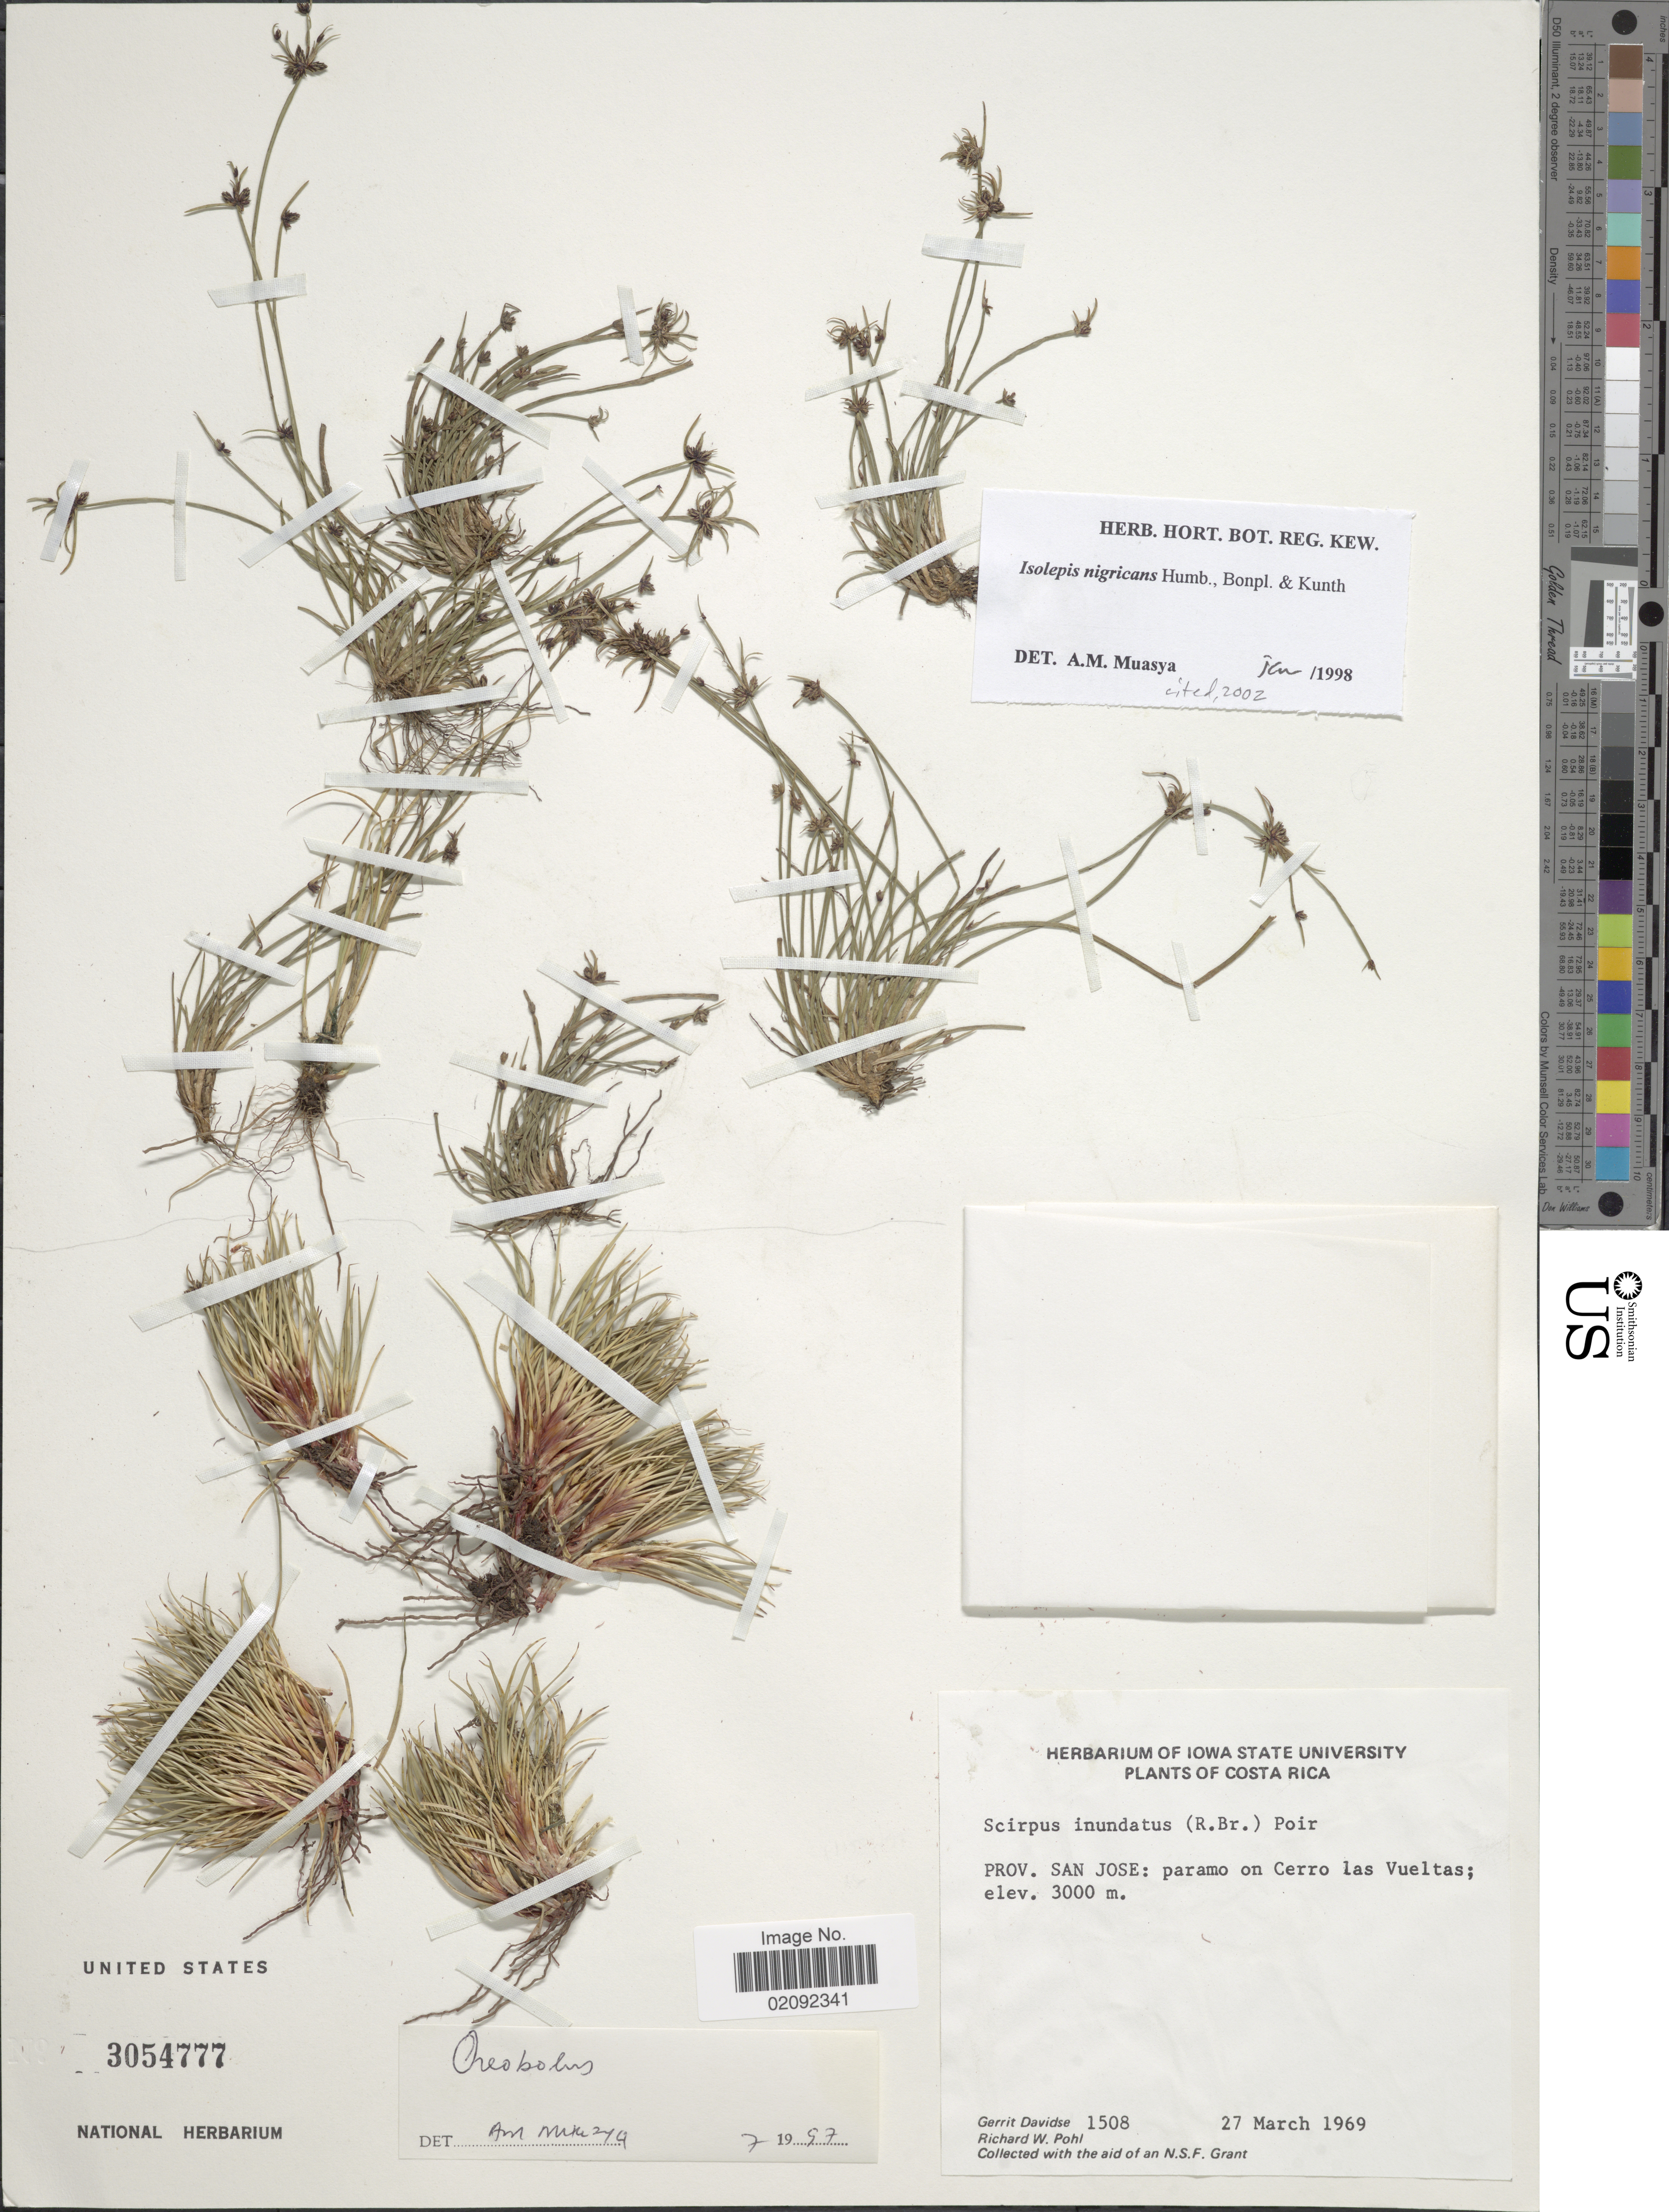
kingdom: Plantae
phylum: Tracheophyta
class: Liliopsida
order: Poales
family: Cyperaceae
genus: Isolepis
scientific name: Isolepis nigricans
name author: Kunth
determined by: Muasya, A. M.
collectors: G. Davidse & R. W. Pohl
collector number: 1508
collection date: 1969-03-27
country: Costa Rica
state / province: San José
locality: Paramo on Cerro las Vueltas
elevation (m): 3000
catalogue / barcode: US 3054777